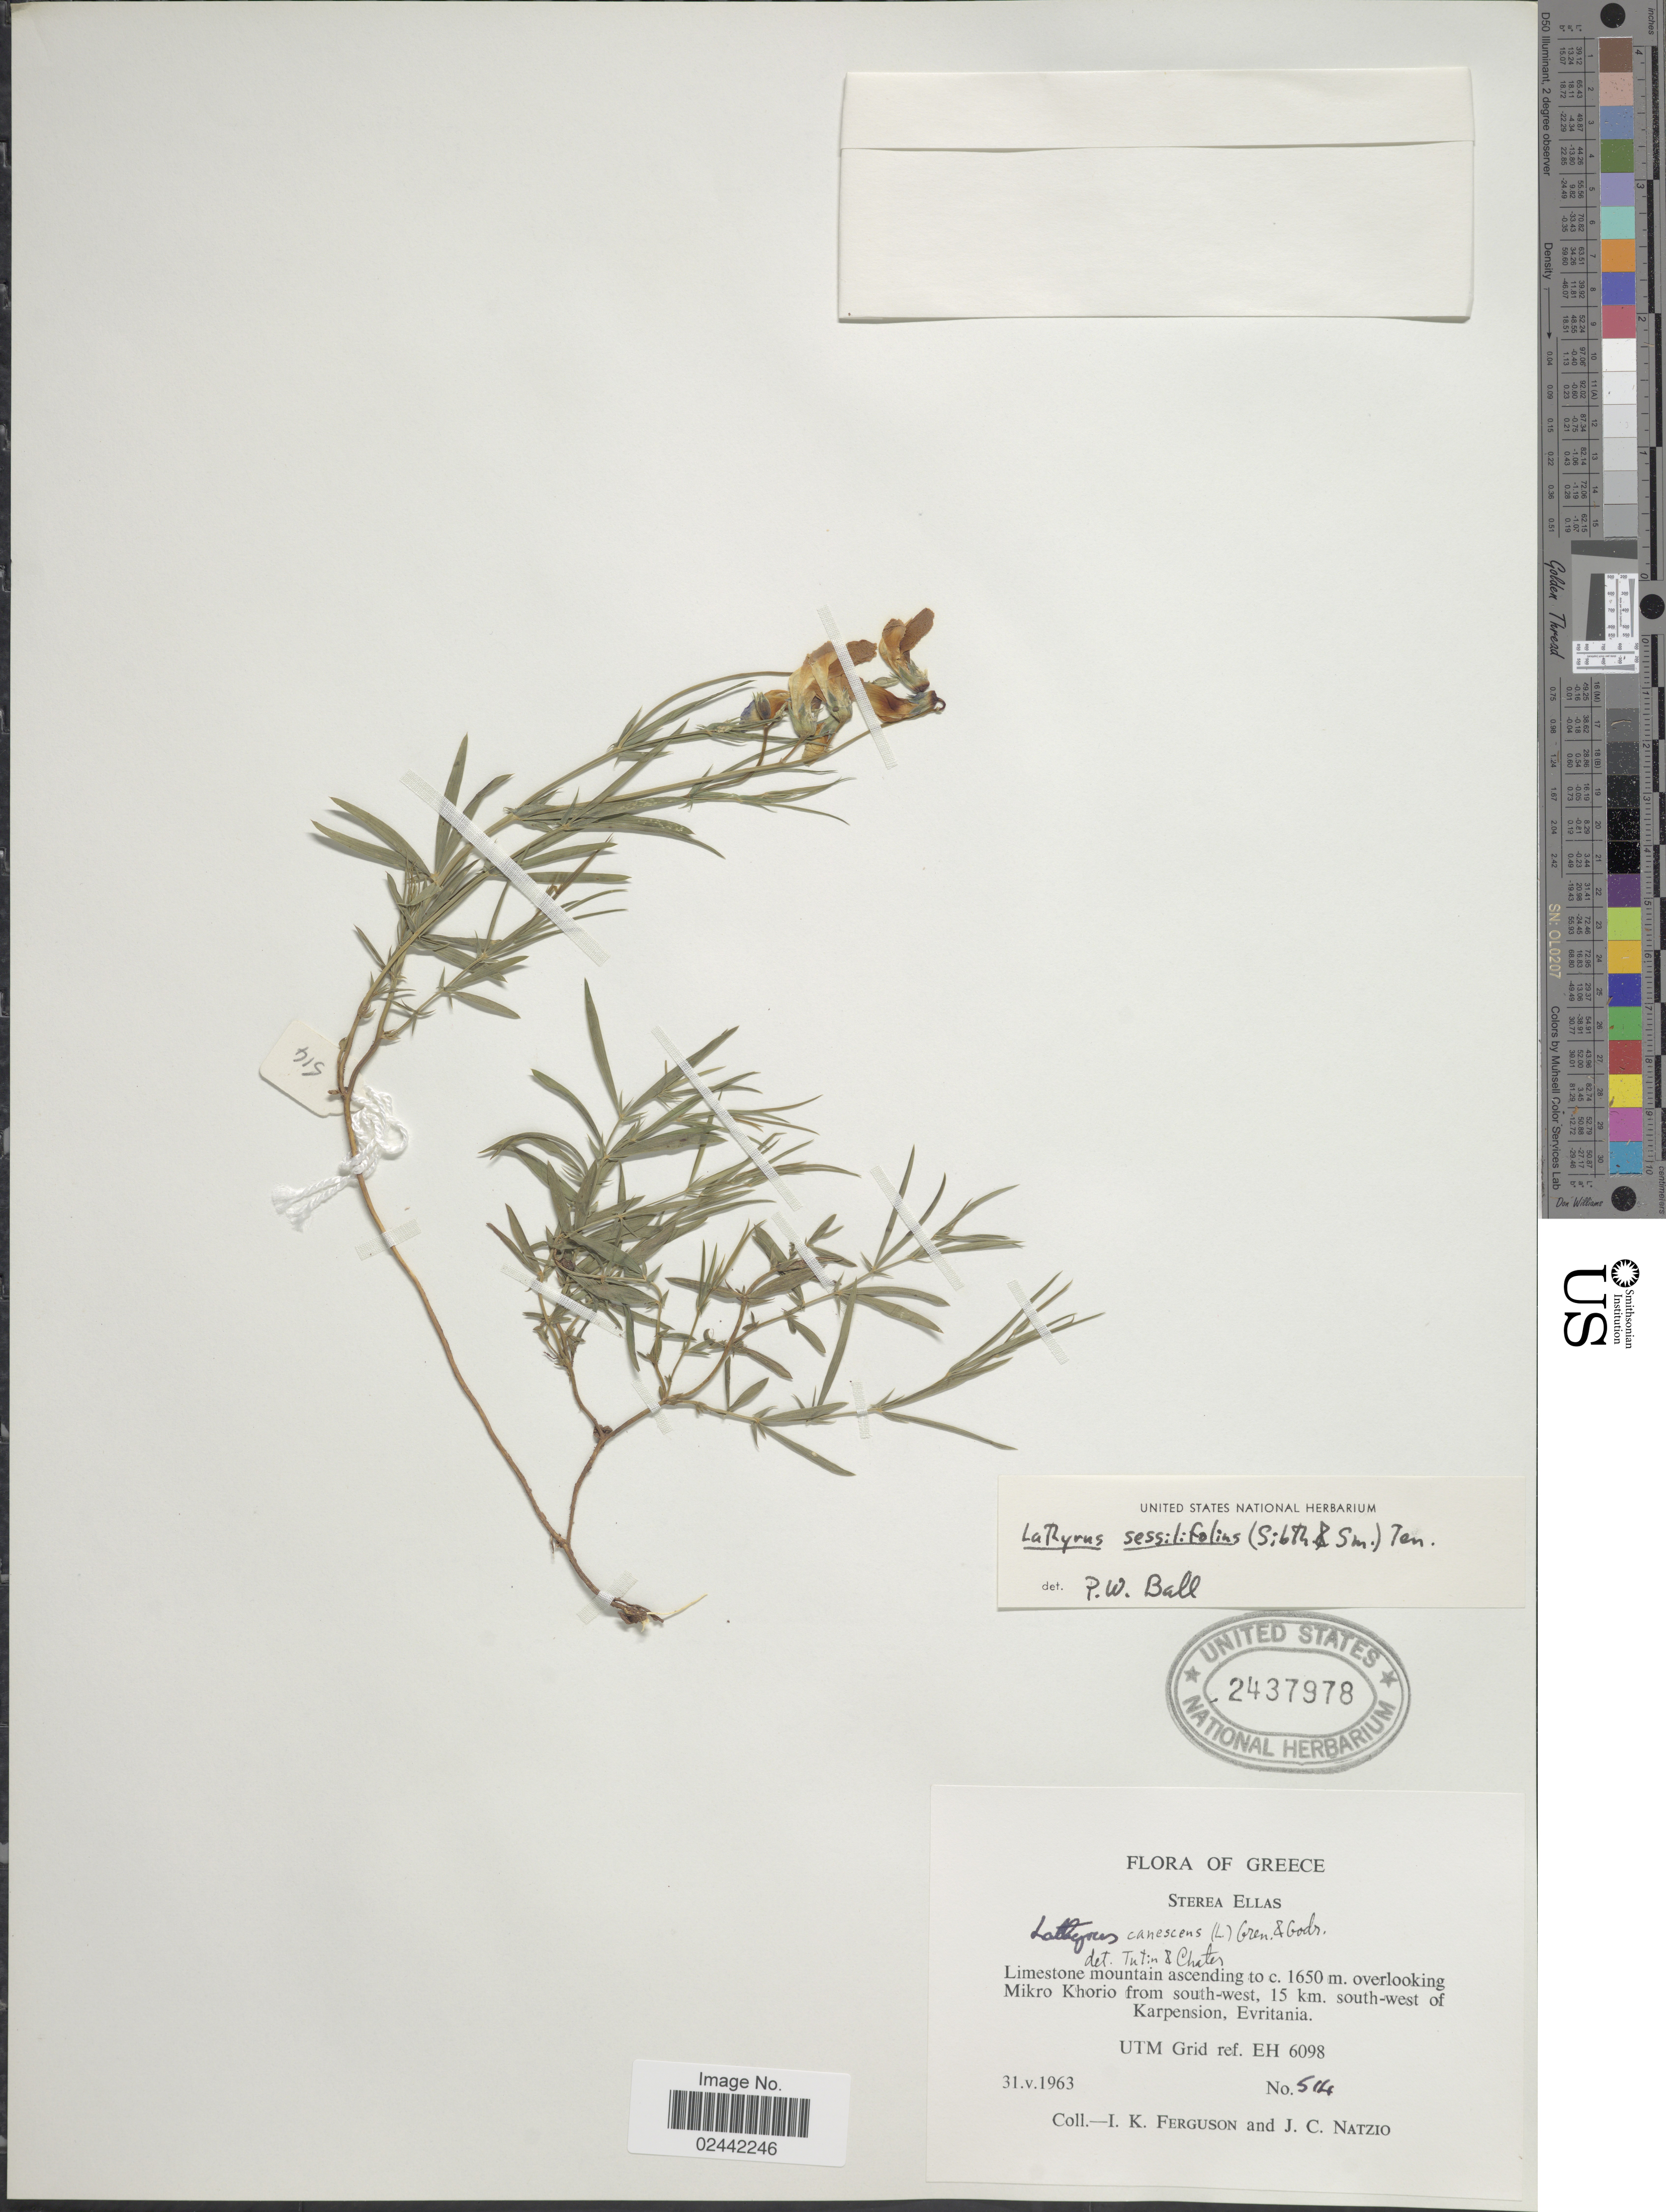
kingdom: Plantae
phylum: Tracheophyta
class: Magnoliopsida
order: Fabales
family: Fabaceae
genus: Lathyrus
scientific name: Lathyrus digitatus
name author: (M. Bieb.) Fiori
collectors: I. K. Ferguson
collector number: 514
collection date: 1963-05-31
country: Greece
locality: Greece, Limestone mountain ascending to. c.1650 m overlooking Mikro Khorio from south-west, 15 km southwest of Karpension, Evritania. UT, Grid ref. Eh 6098.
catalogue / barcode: US 2437978